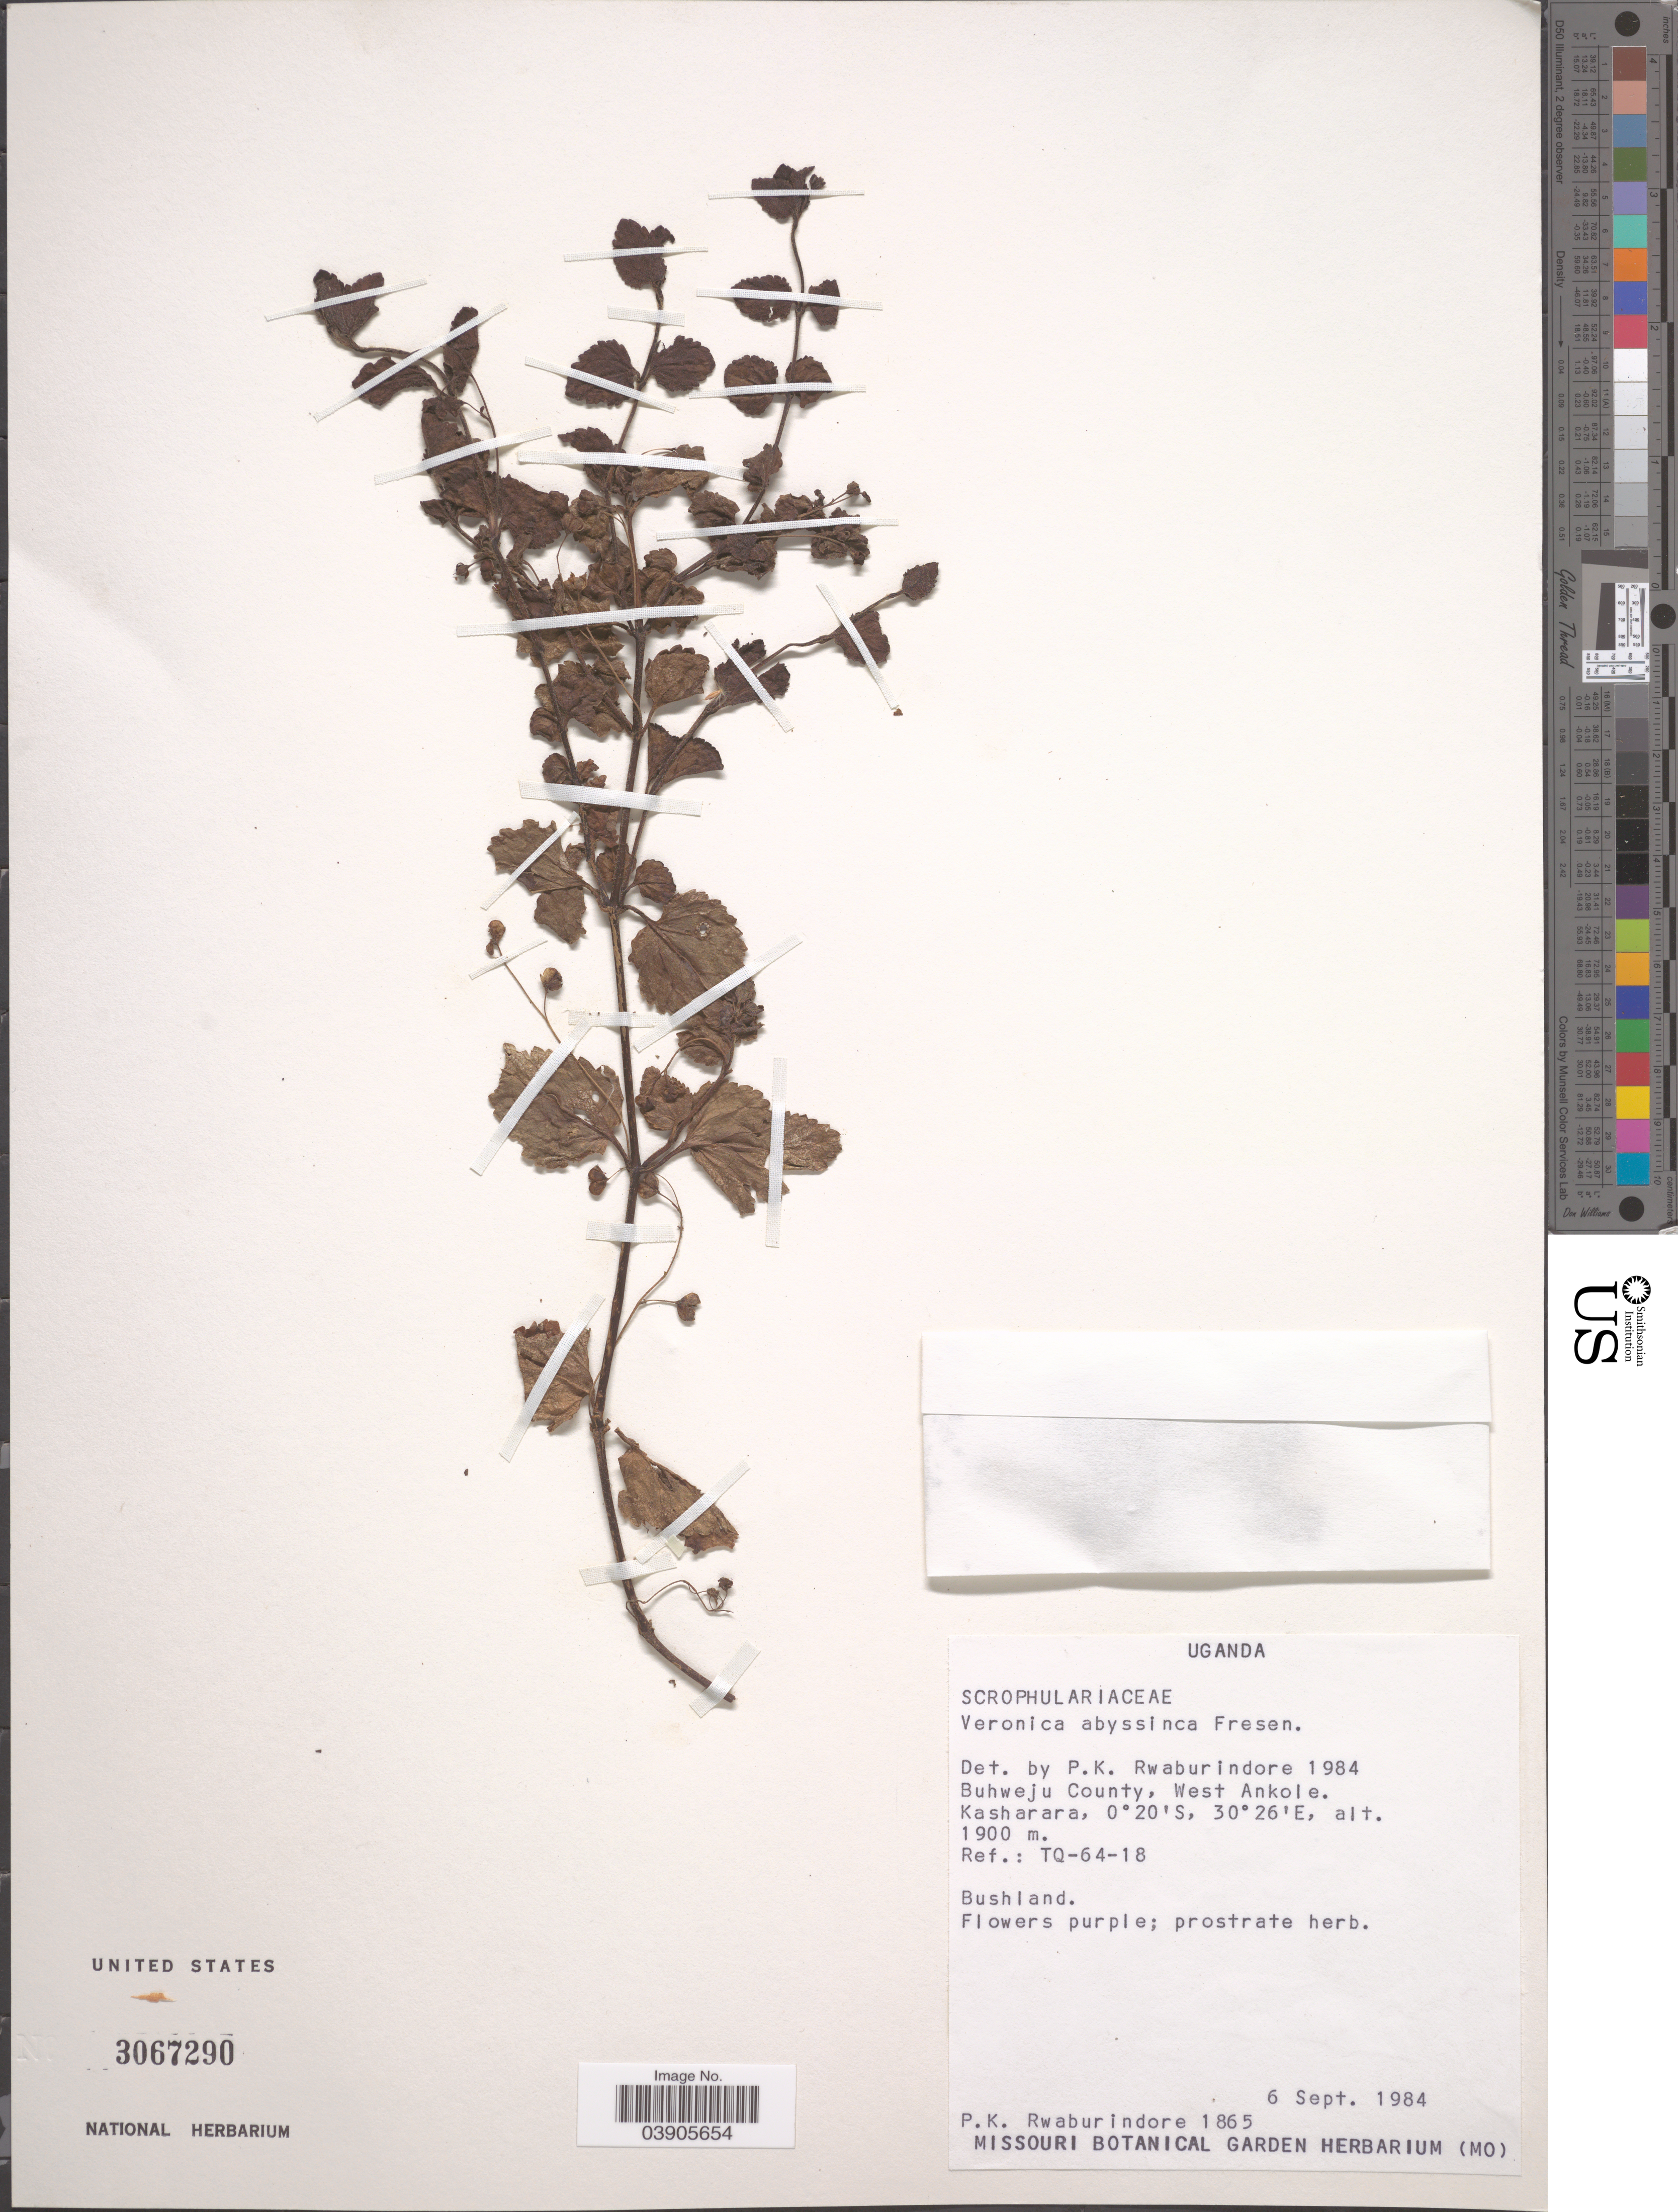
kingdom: Plantae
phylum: Tracheophyta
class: Magnoliopsida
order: Lamiales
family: Plantaginaceae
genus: Veronica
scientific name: Veronica abyssinica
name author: Fresen.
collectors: P. Rwaburindore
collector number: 1865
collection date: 1984-09-06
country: Uganda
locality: Buhweju County, West Ankole. Kasharara.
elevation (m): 1900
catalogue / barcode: US 3067290